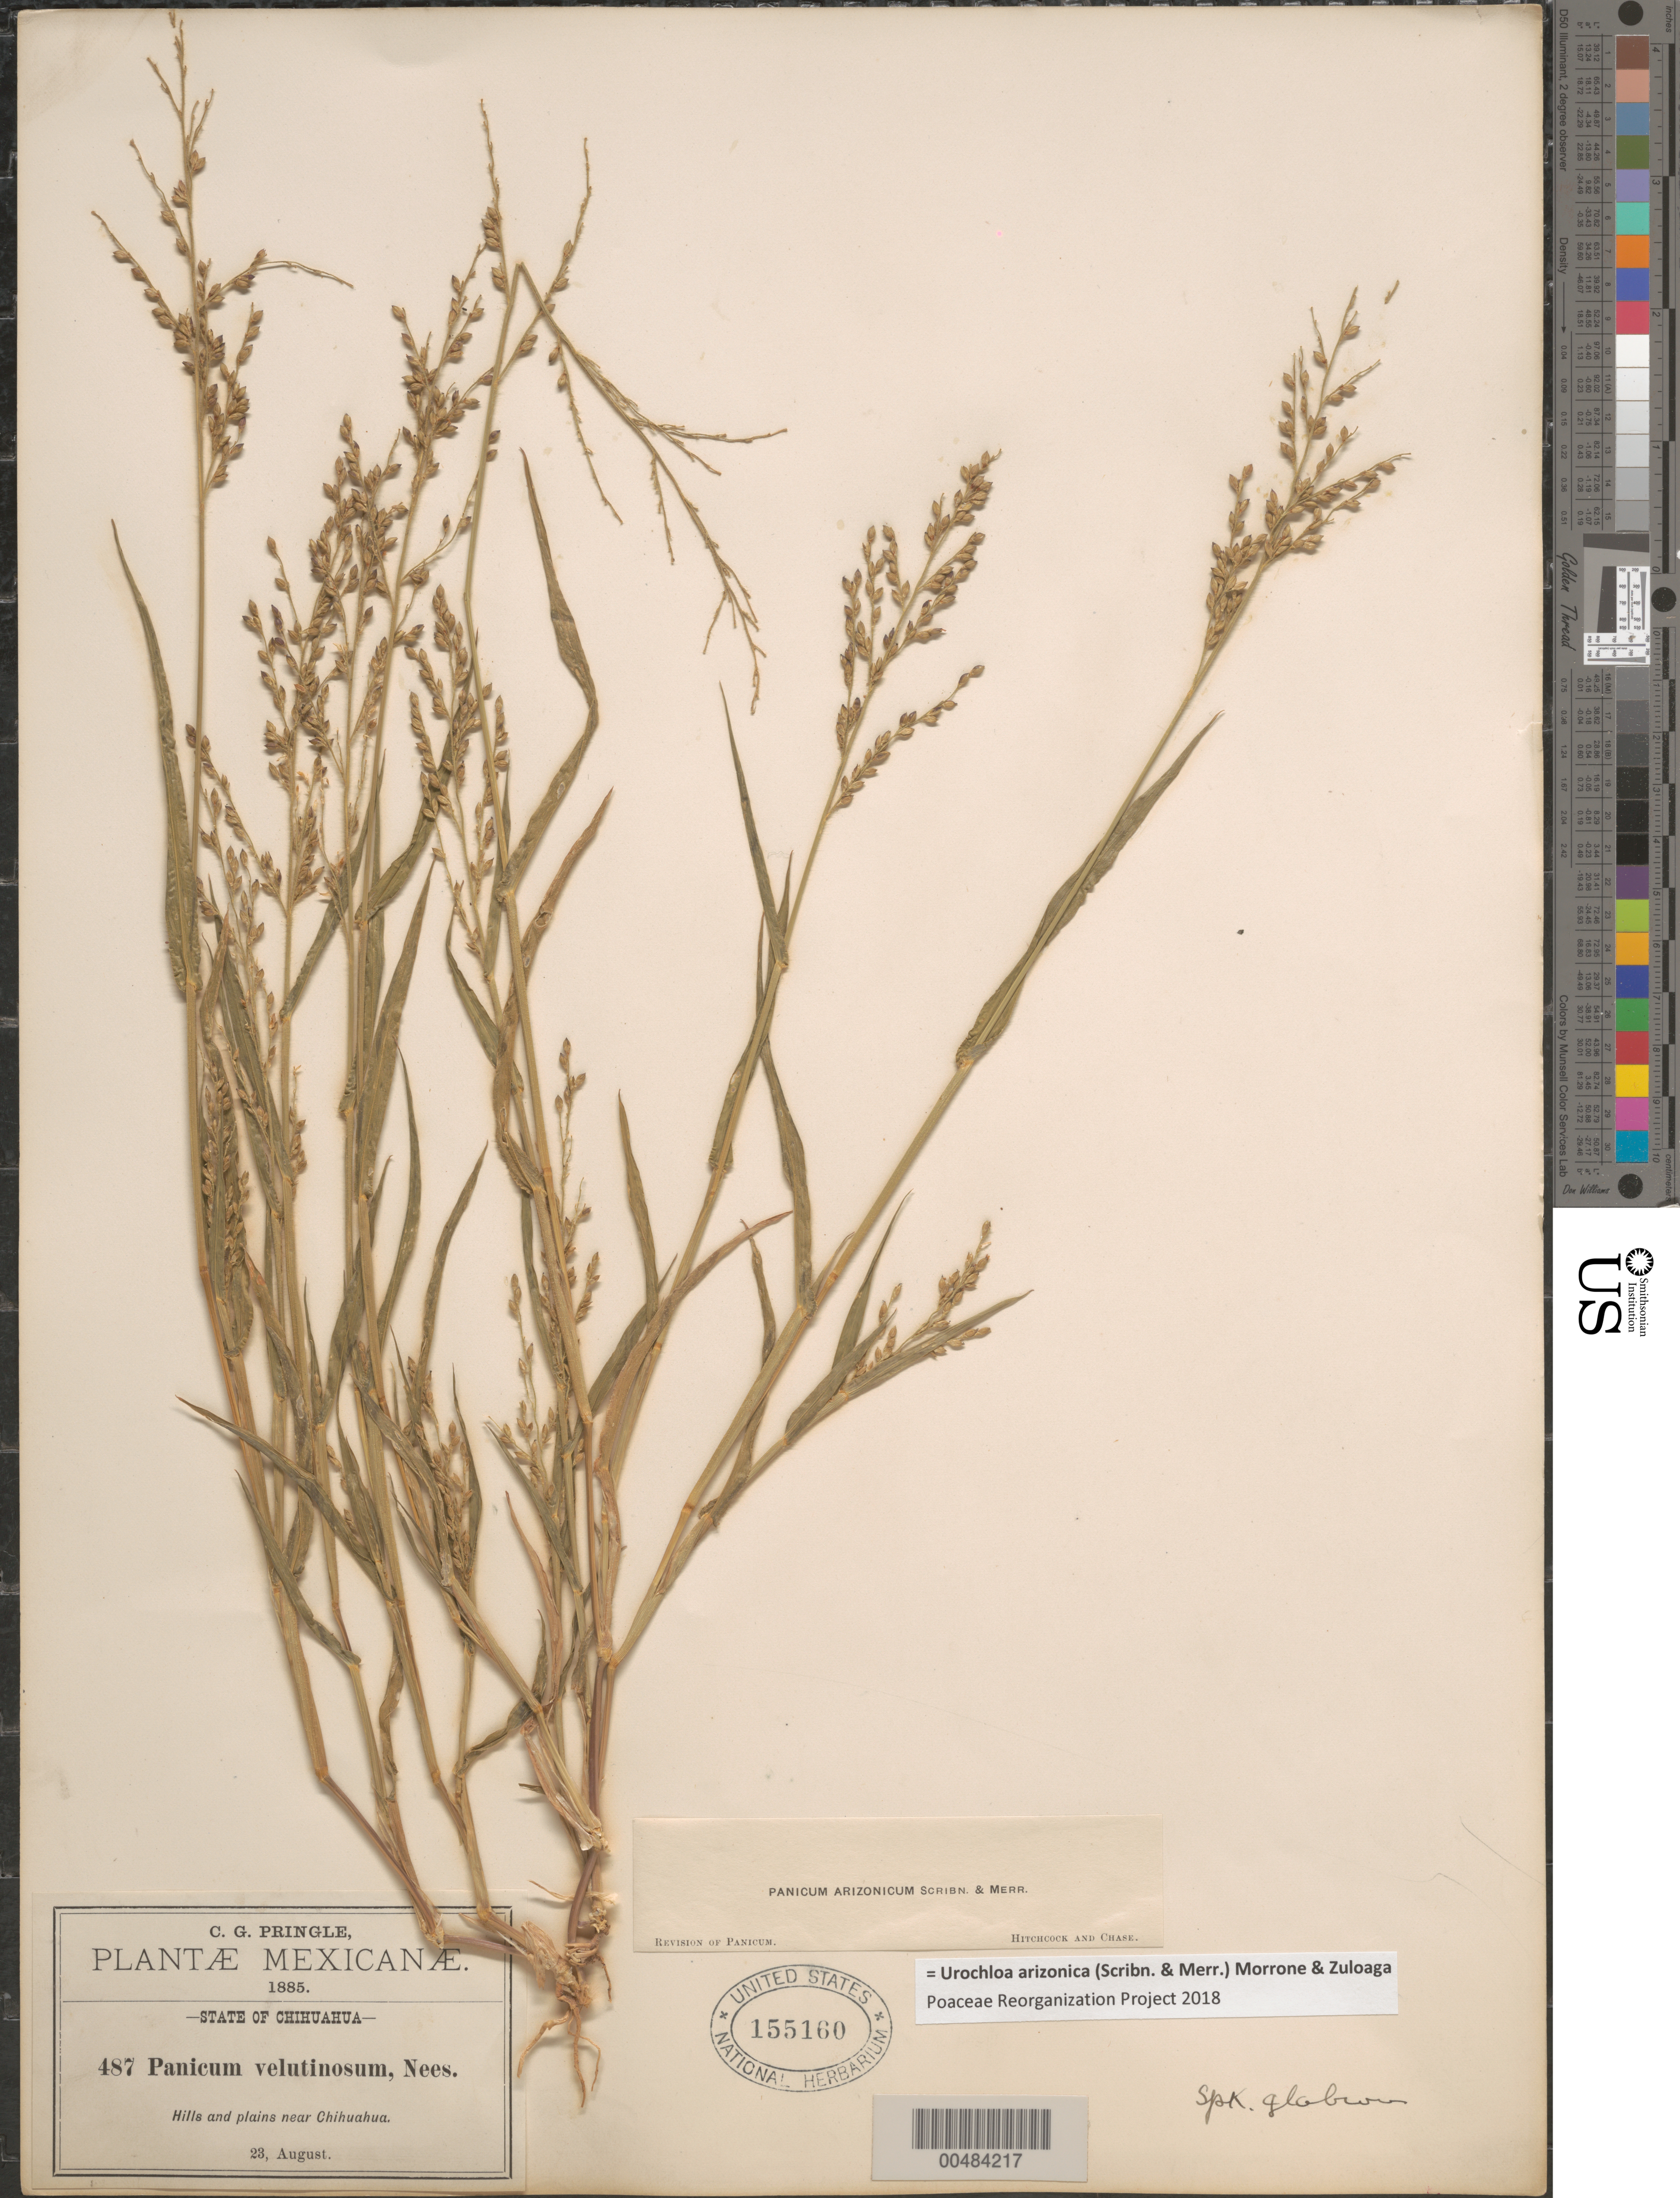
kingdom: Plantae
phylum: Tracheophyta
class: Liliopsida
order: Poales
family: Poaceae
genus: Brachiaria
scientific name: Brachiaria arizonicum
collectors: C. G. Pringle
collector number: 487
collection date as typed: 23 Aug 1885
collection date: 1885-08-23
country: Mexico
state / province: Chihuahua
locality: Hills and plains near Chihuahua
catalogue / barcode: US 155160